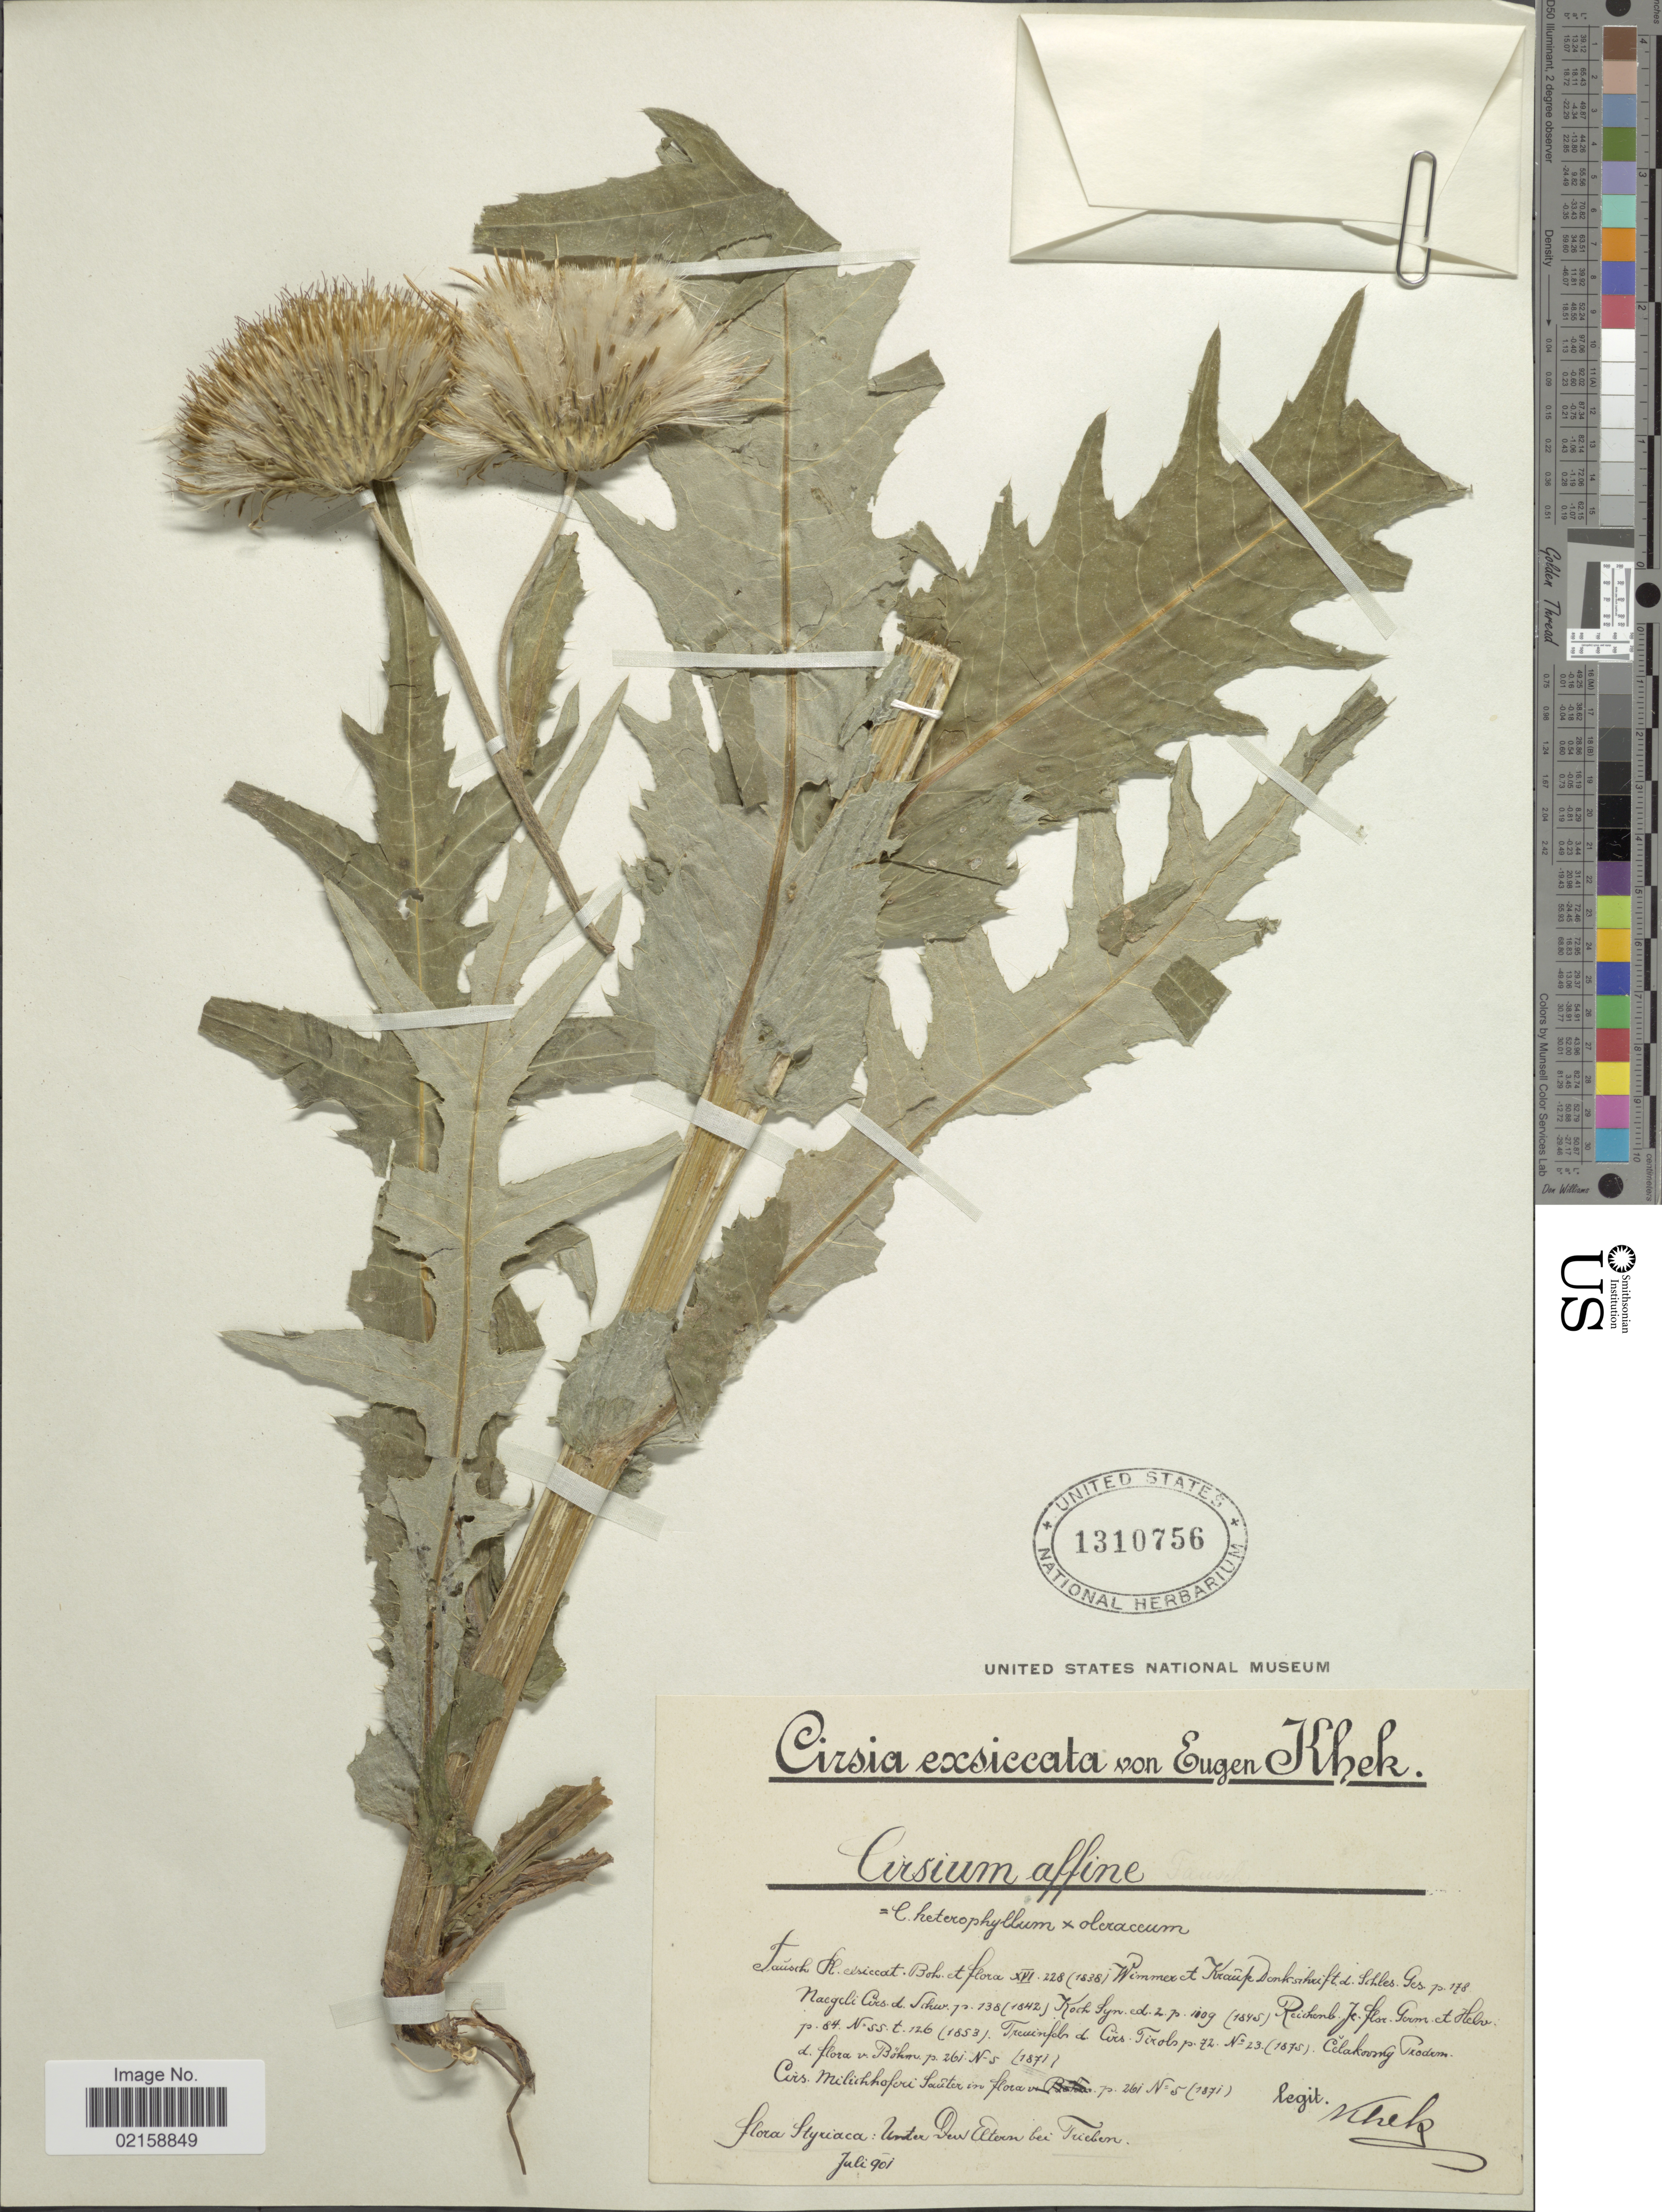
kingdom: Plantae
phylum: Tracheophyta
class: Magnoliopsida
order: Asterales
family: Asteraceae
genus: Cirsium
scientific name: Cirsium affine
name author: Tausch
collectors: E. J. Khek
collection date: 1901-07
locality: Cirsia exsiccata, Styriaca: Unter deu Eltern bei Trieben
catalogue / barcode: US 1310756